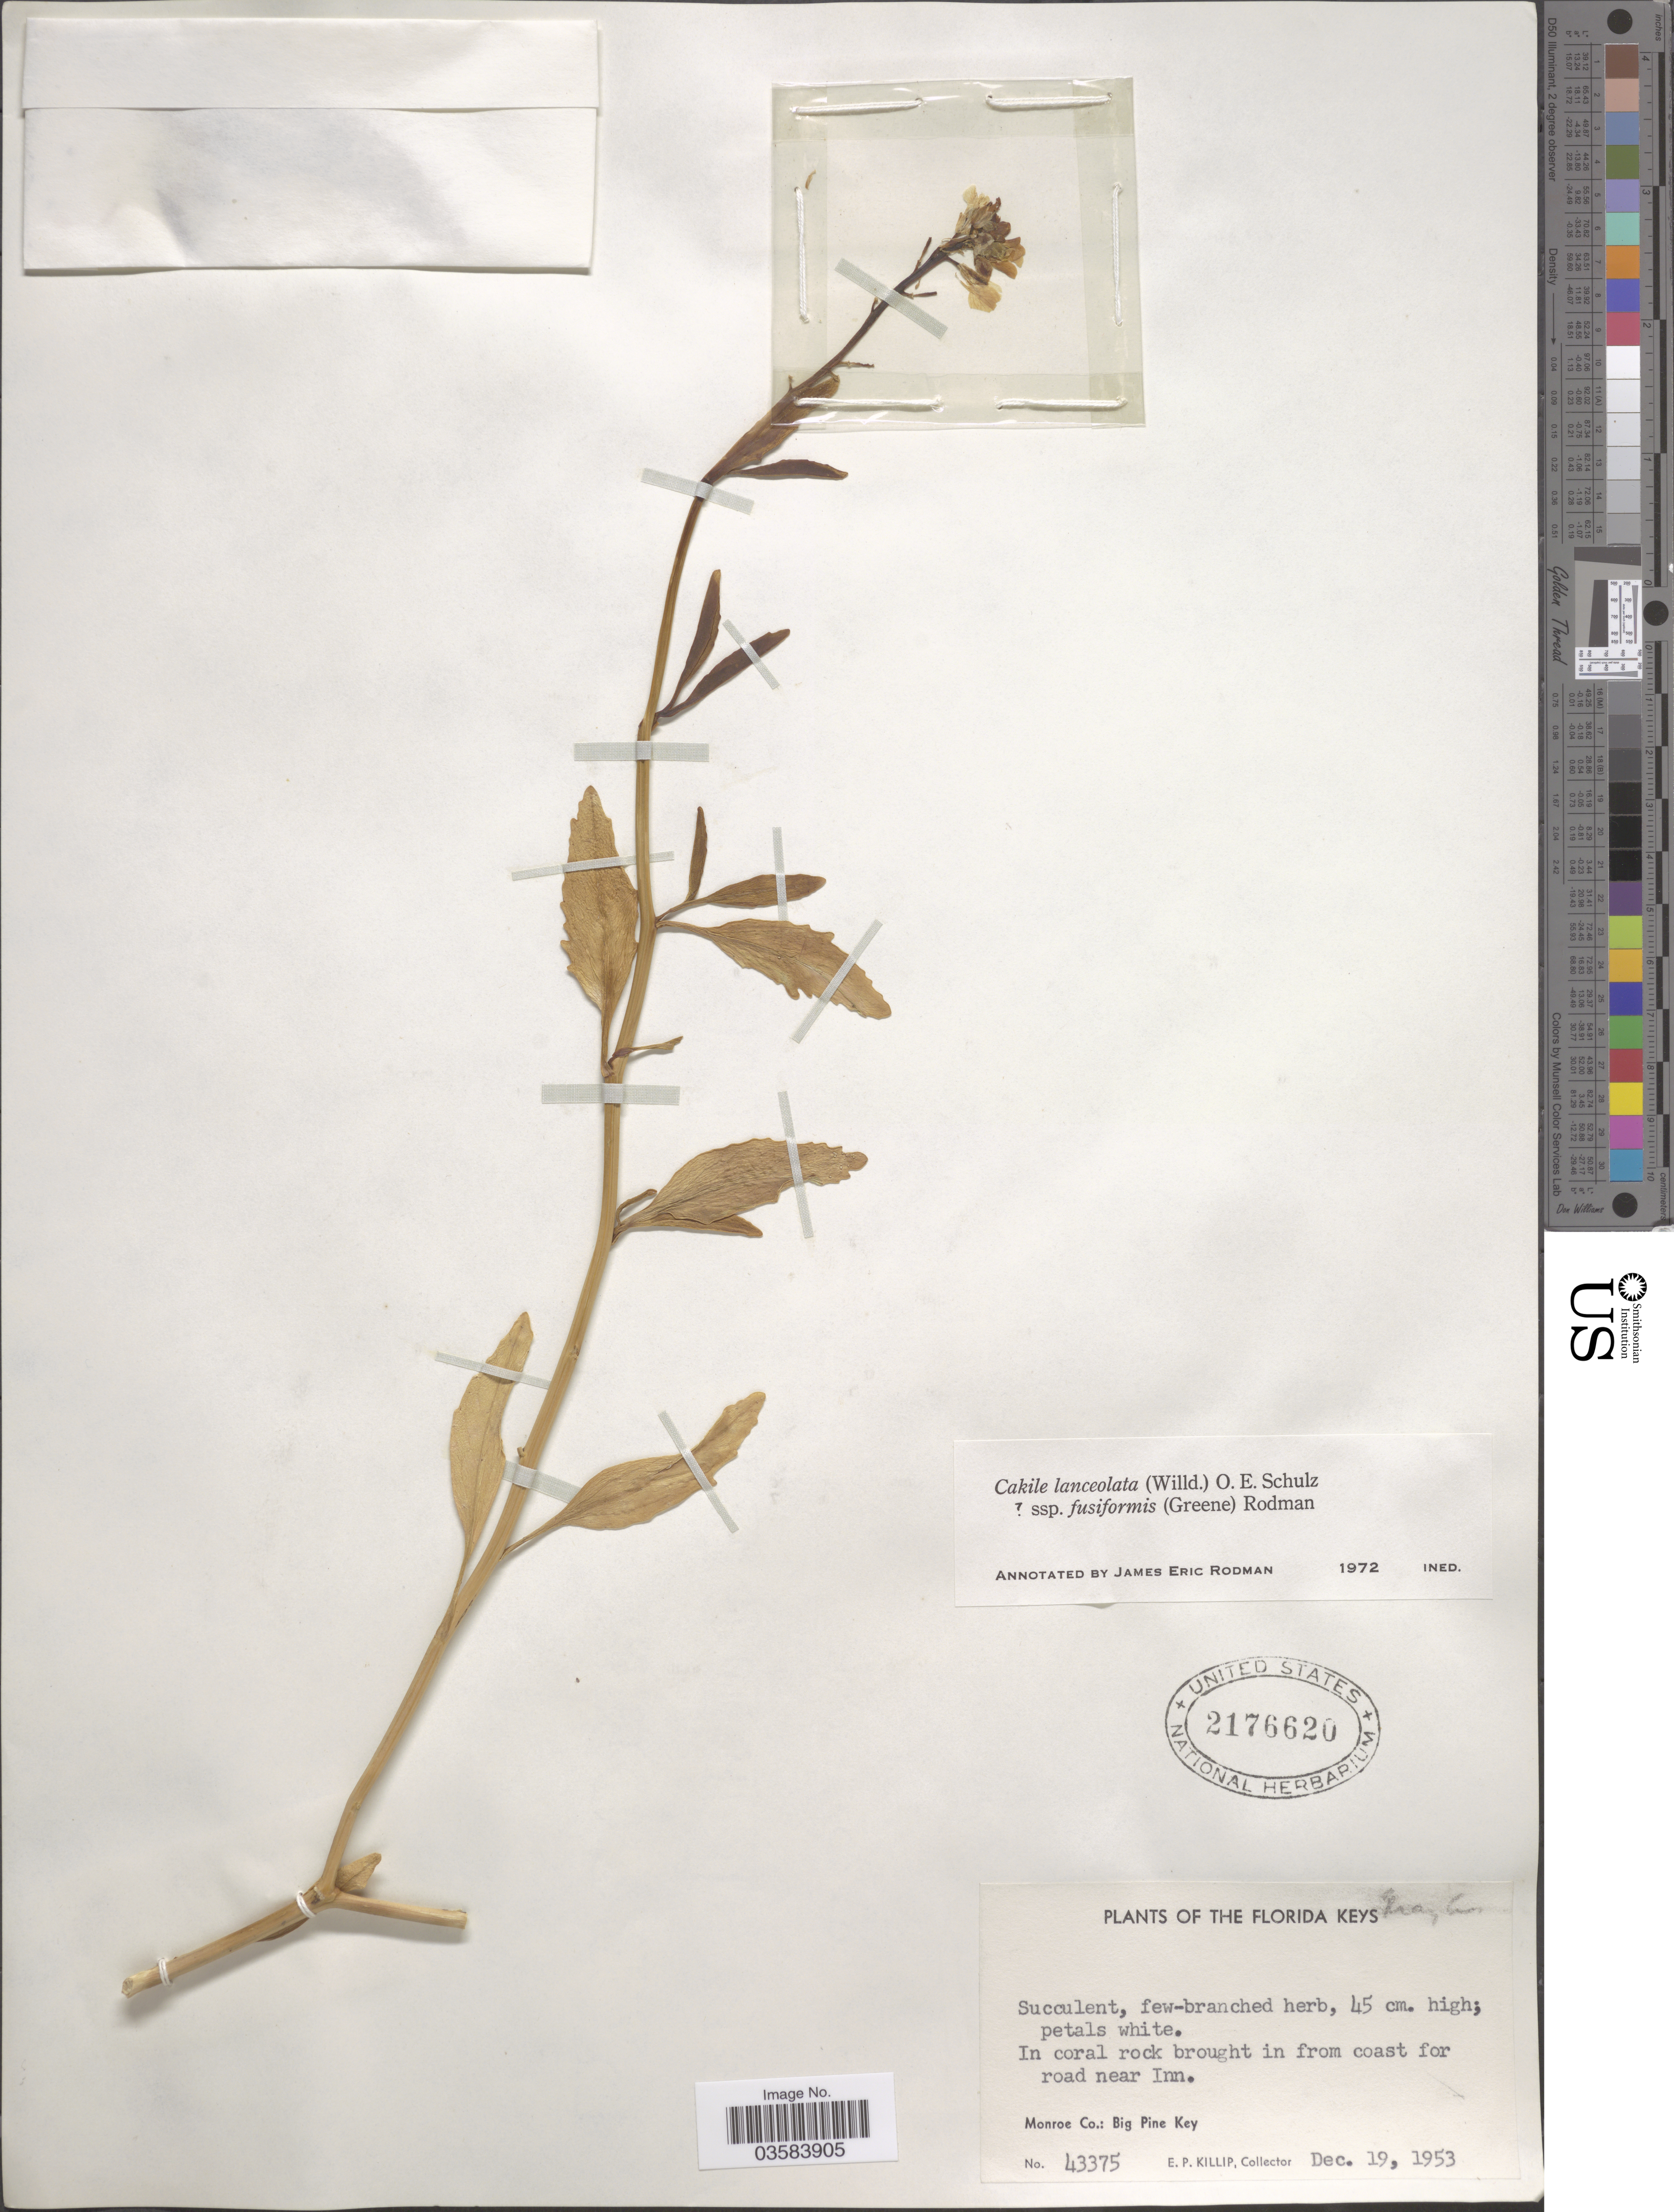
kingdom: Plantae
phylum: Tracheophyta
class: Magnoliopsida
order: Brassicales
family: Brassicaceae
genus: Cakile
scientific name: Cakile lanceolata subsp. fusiformis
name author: (Greene) Rodman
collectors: E. P. Killip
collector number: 43375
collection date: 1953-12-19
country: United States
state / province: Florida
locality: The Florida Keys. In coral rock brought in from coast for road near Inn. Monroe Co.: Big Pine Key.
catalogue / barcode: US 2176620